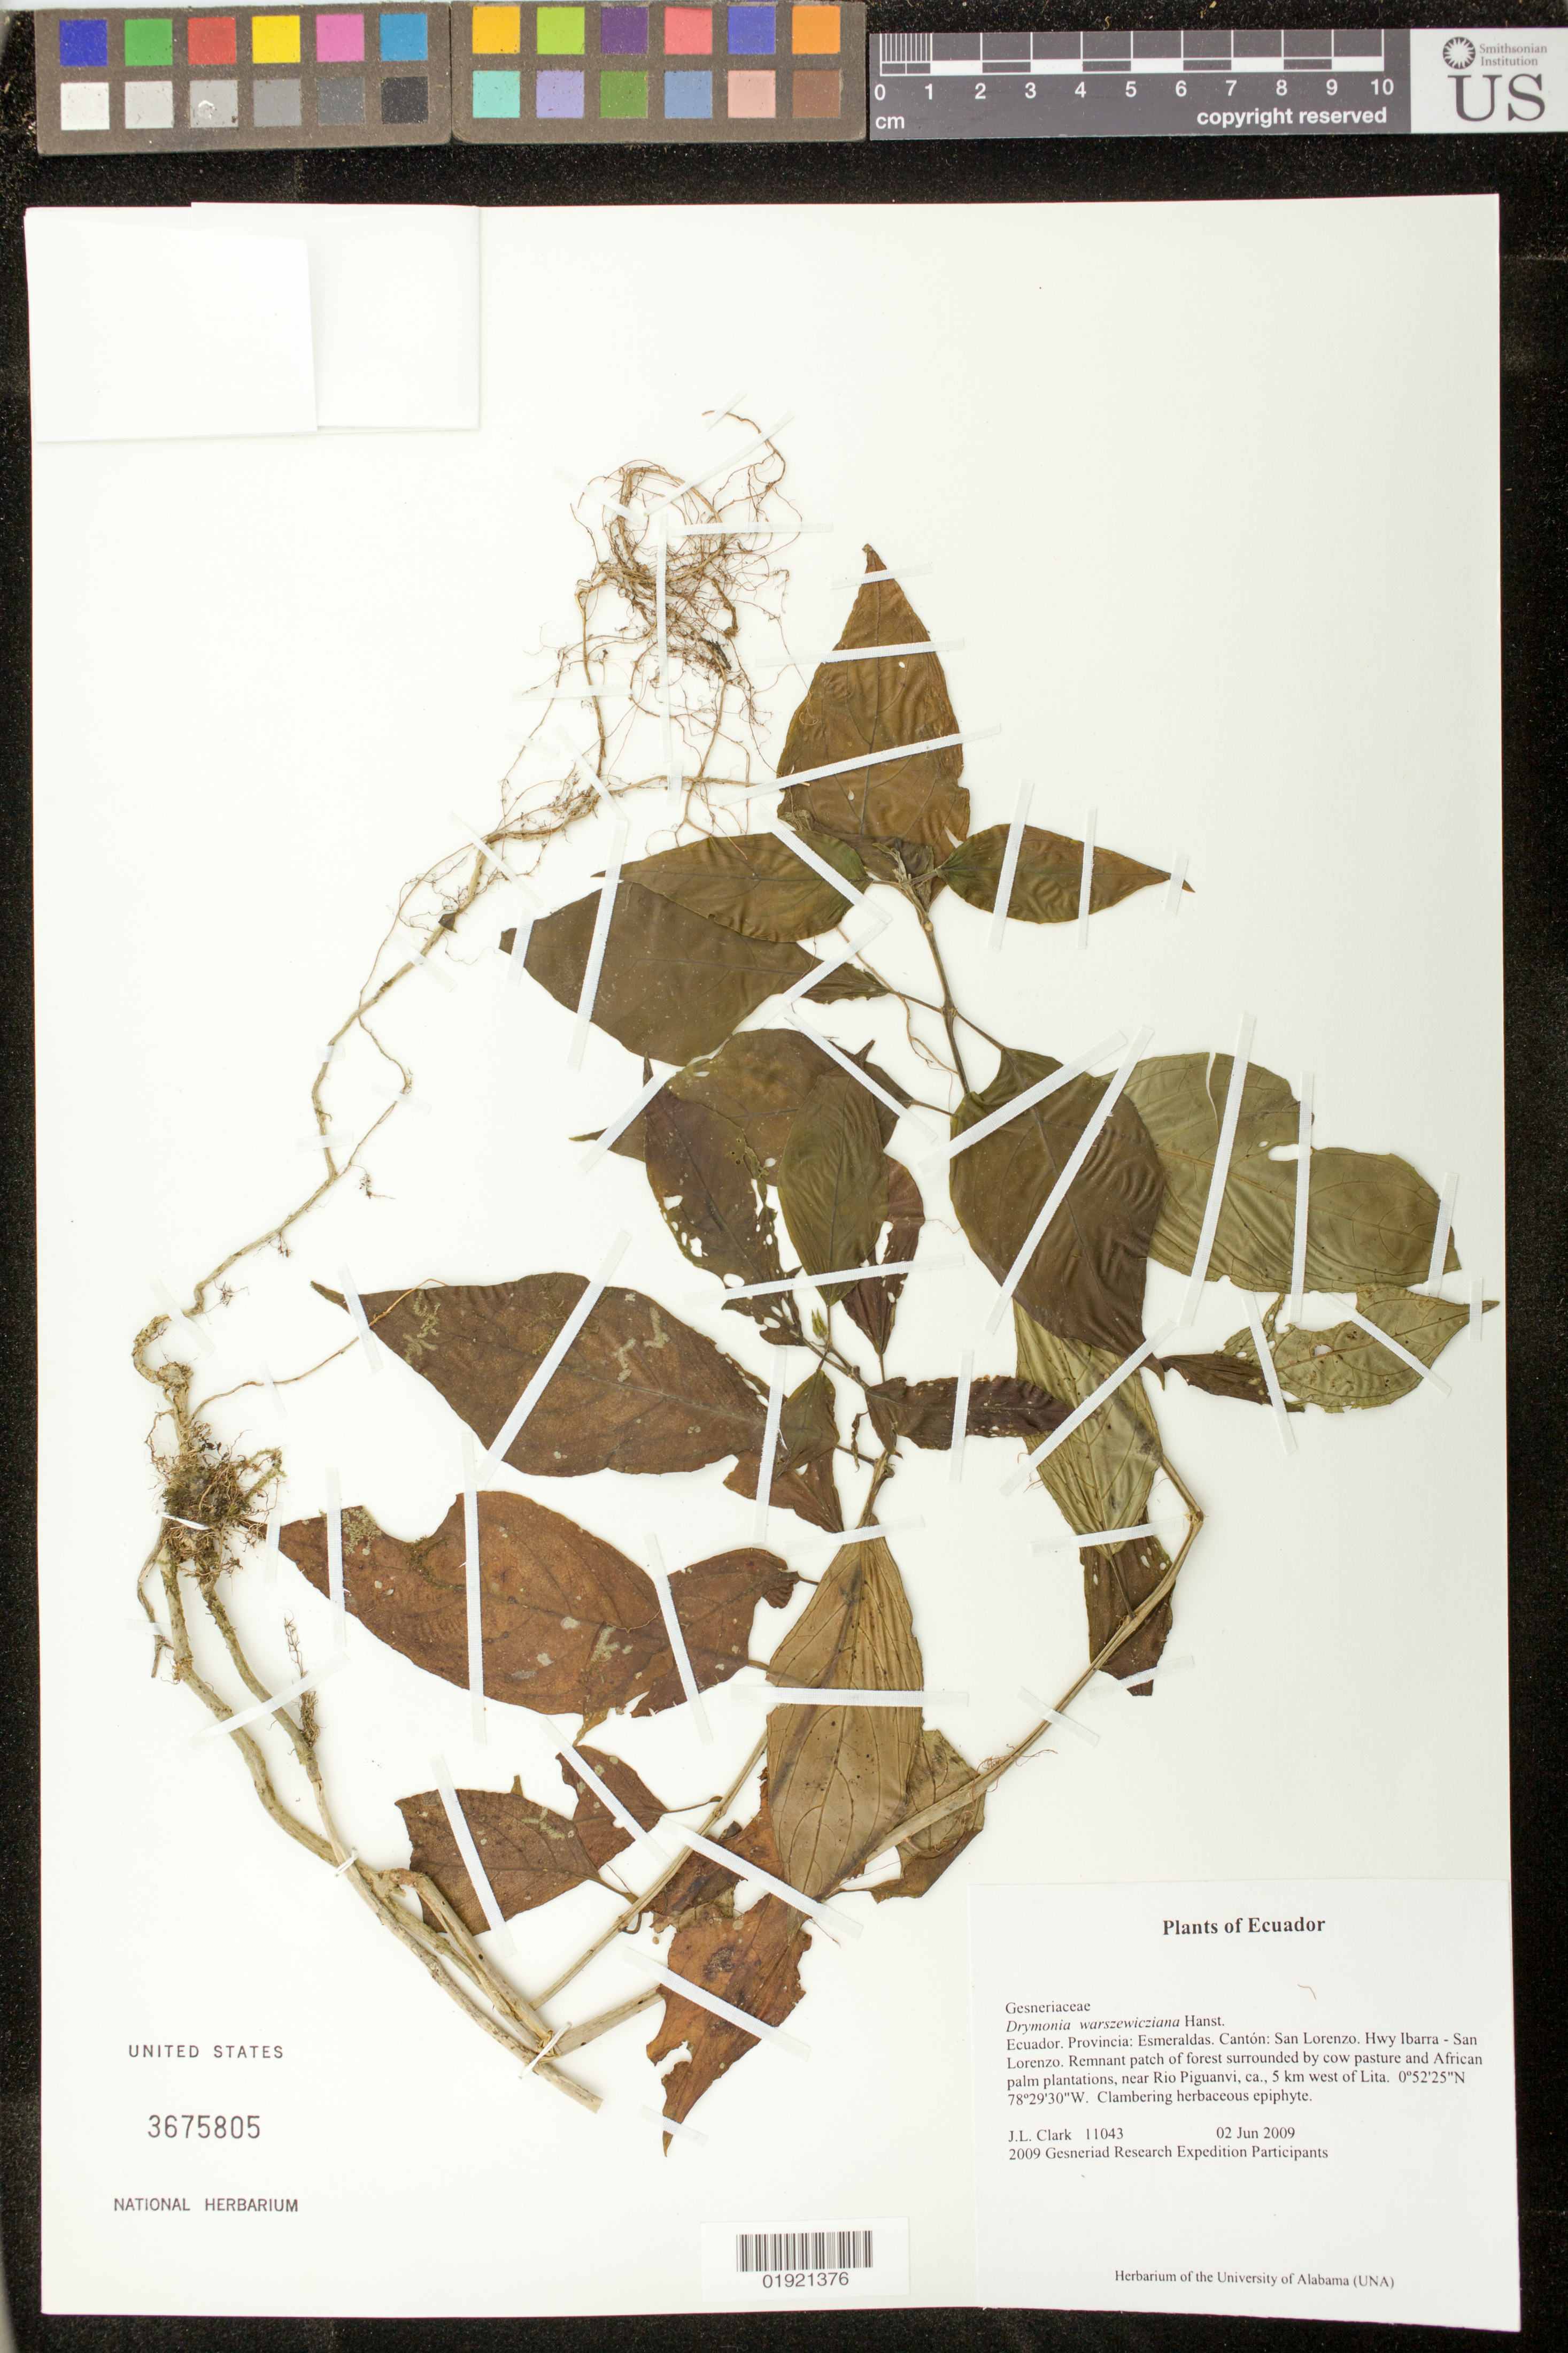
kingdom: Plantae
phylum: Tracheophyta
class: Magnoliopsida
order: Lamiales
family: Gesneriaceae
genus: Drymonia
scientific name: Drymonia warszewicziana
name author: Hanst.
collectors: J. L. Clark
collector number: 11043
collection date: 2009-06-02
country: Ecuador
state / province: Esmeraldas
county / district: San Lorenzo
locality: Hwy San Lorenzo-Ibarra. Remnant patch of forest along small stream, surrounded by cow pasture and African palm plantations, near Rio Piguanvi, ca., 5 km west of Lita.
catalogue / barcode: US 3675805